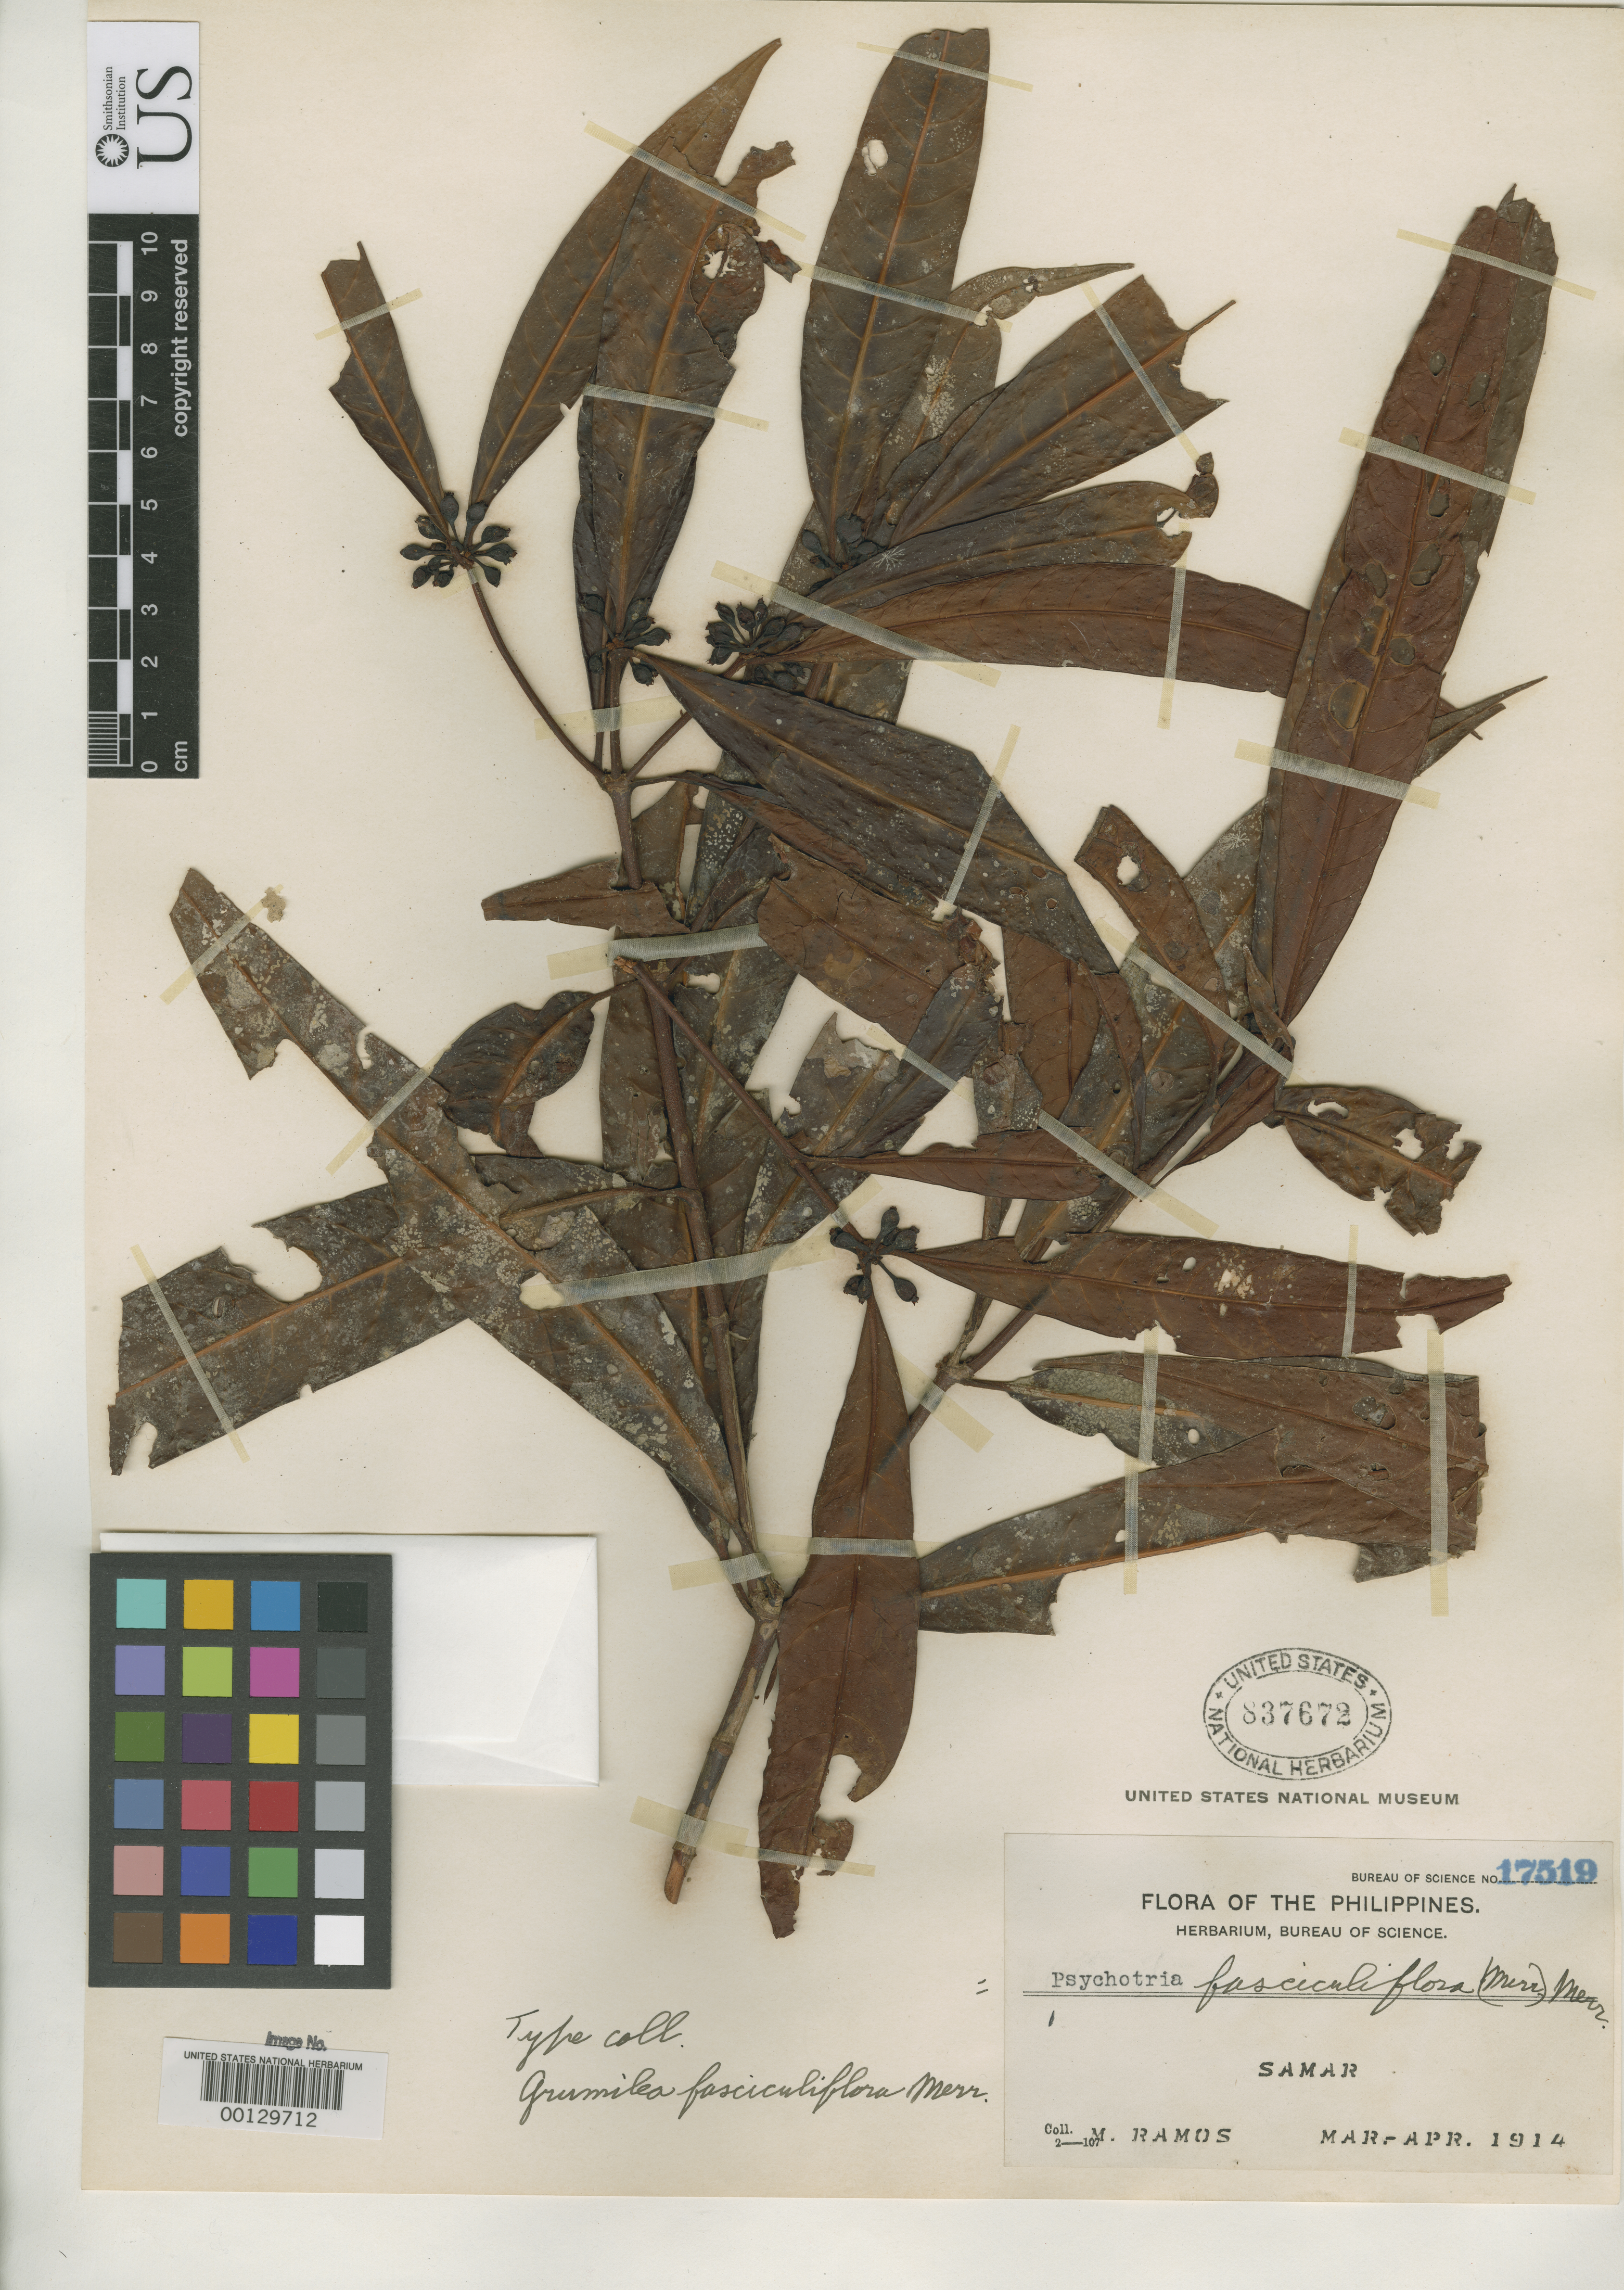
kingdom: Plantae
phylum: Tracheophyta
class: Magnoliopsida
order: Gentianales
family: Rubiaceae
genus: Grumilea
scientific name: Grumilea fasciculiflora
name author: Merr.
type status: Isotype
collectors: M. Ramos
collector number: Bur. Sci. 7519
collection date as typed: Mar 1914 to -- Apr 1914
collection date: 1914-03/1914-04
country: Philippines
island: Samar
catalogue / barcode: US 837672